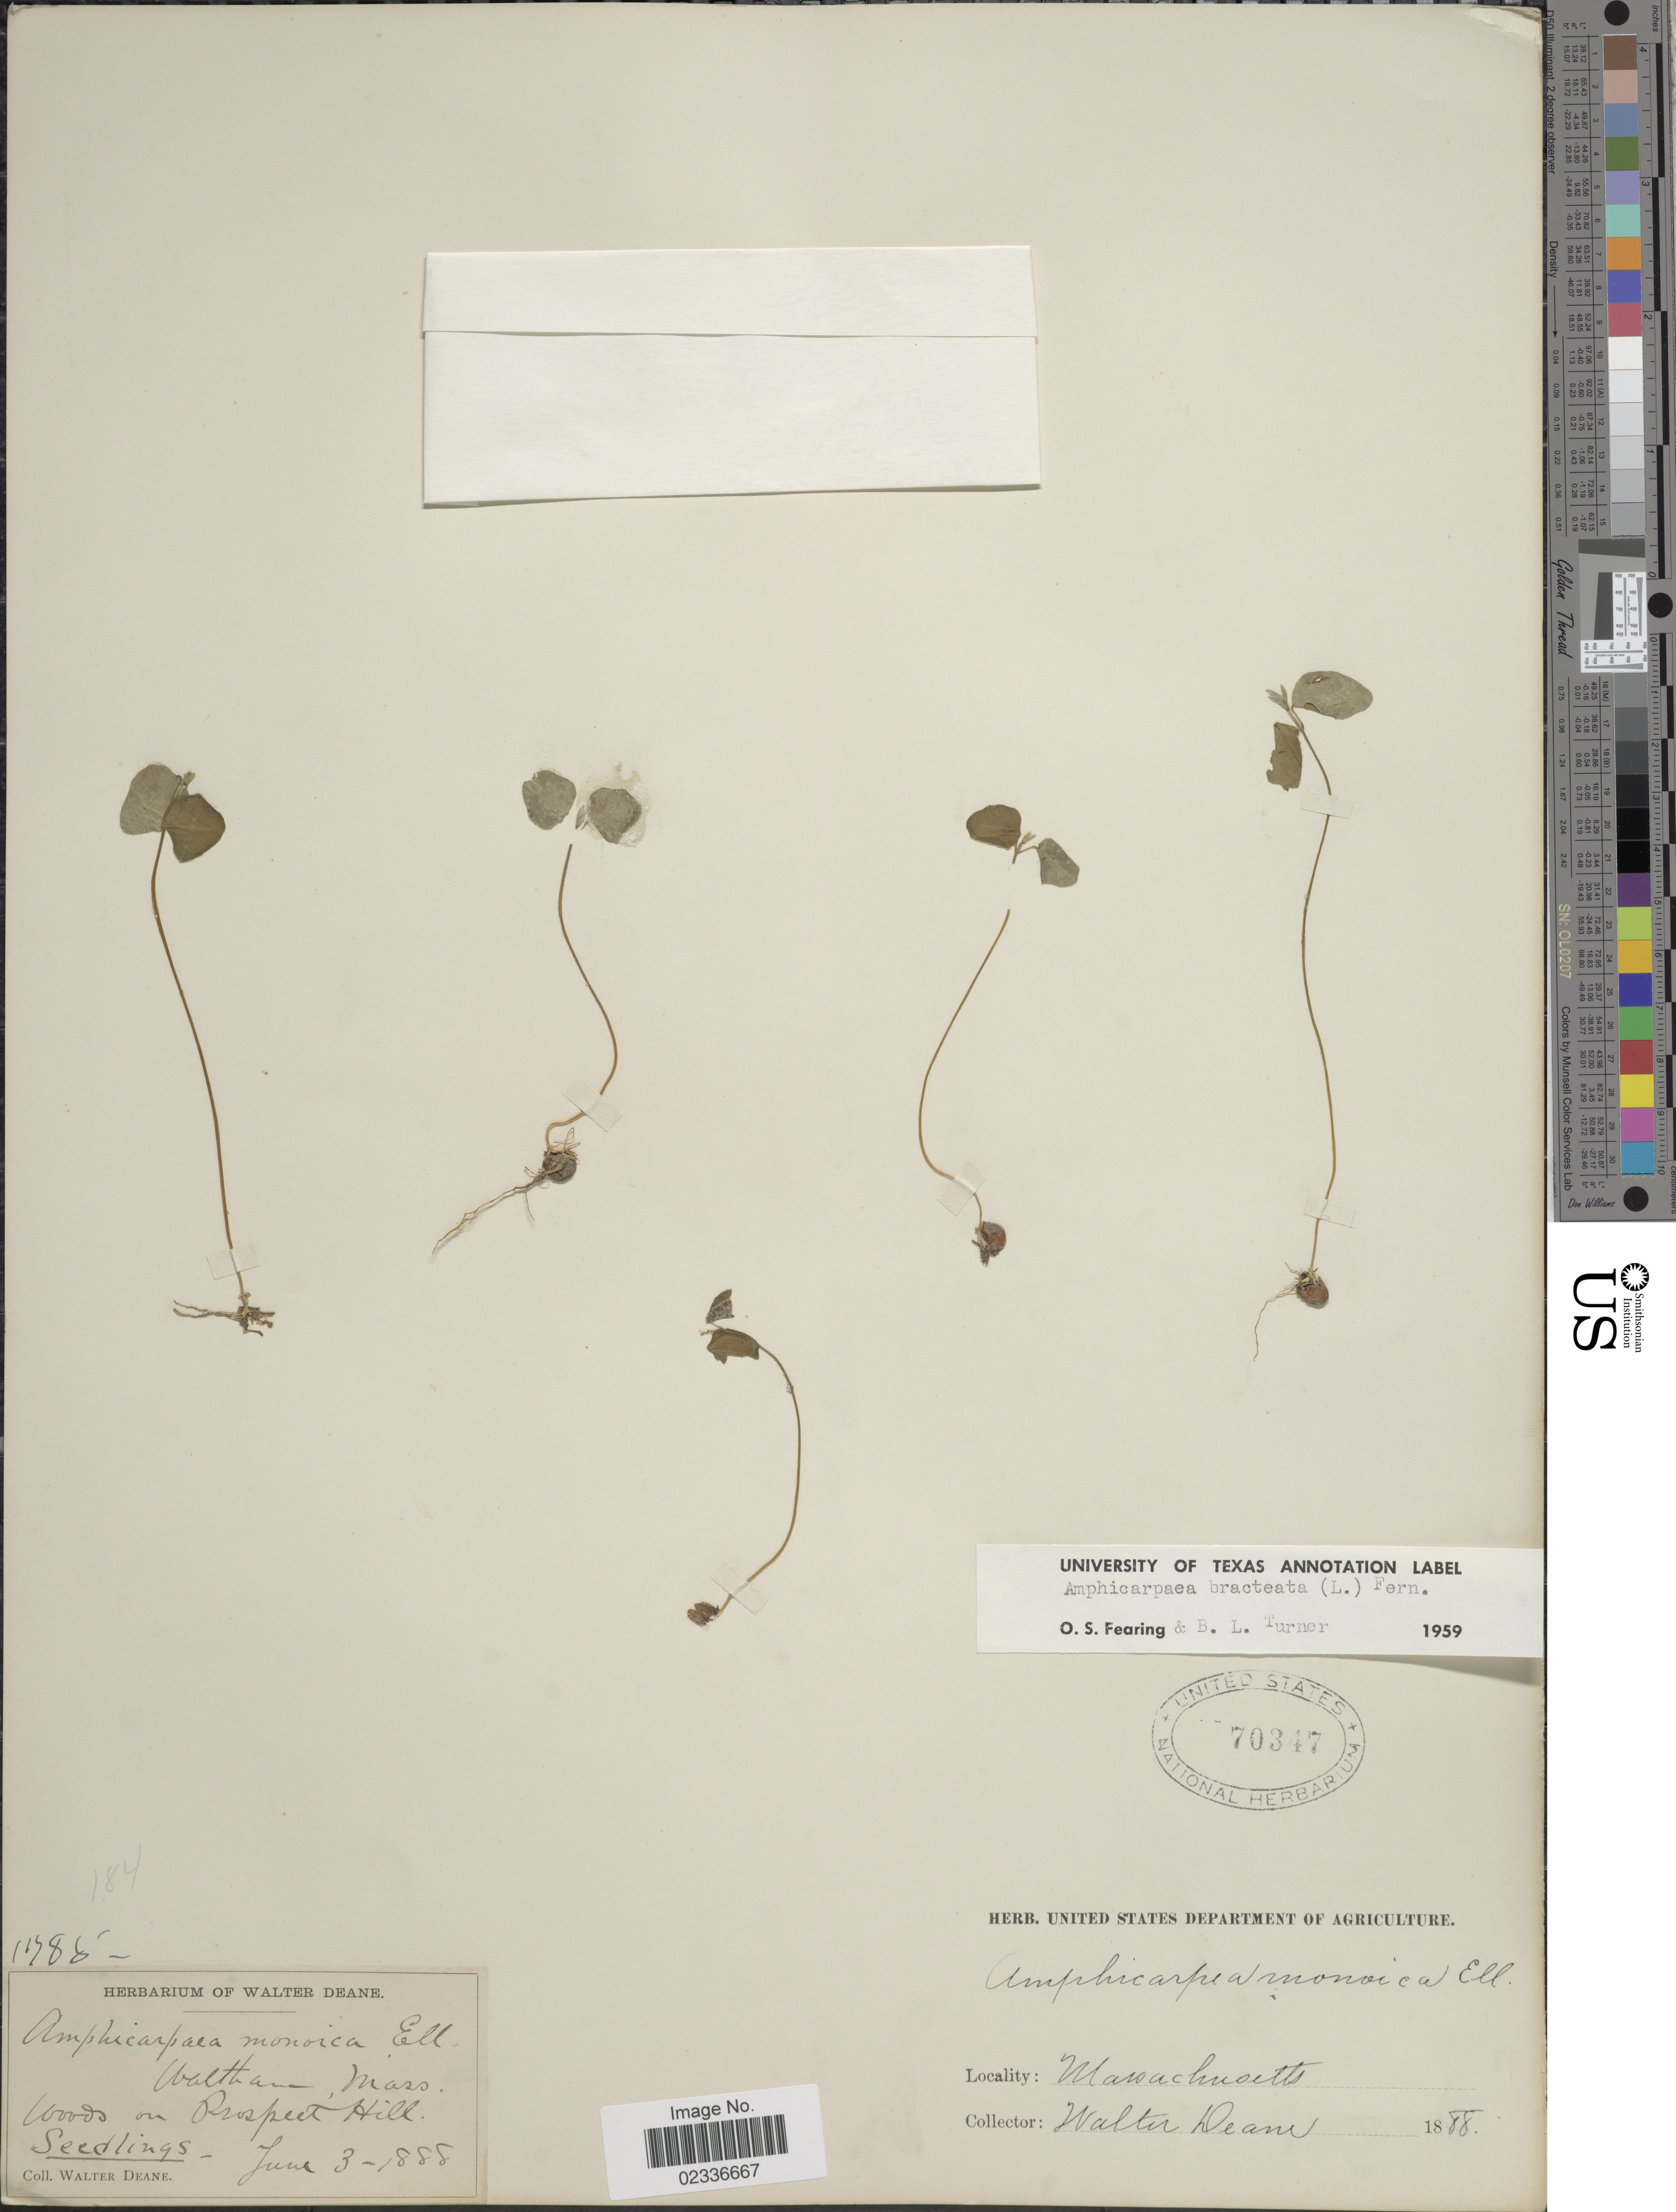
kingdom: Plantae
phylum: Tracheophyta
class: Magnoliopsida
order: Fabales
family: Fabaceae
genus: Amphicarpaea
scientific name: Amphicarpaea bracteata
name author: (L.) Fernald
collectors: W. Deam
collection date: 1888-06-03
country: United States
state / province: Massachusetts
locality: Waltham, woods on Prospect Hill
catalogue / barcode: US 70347